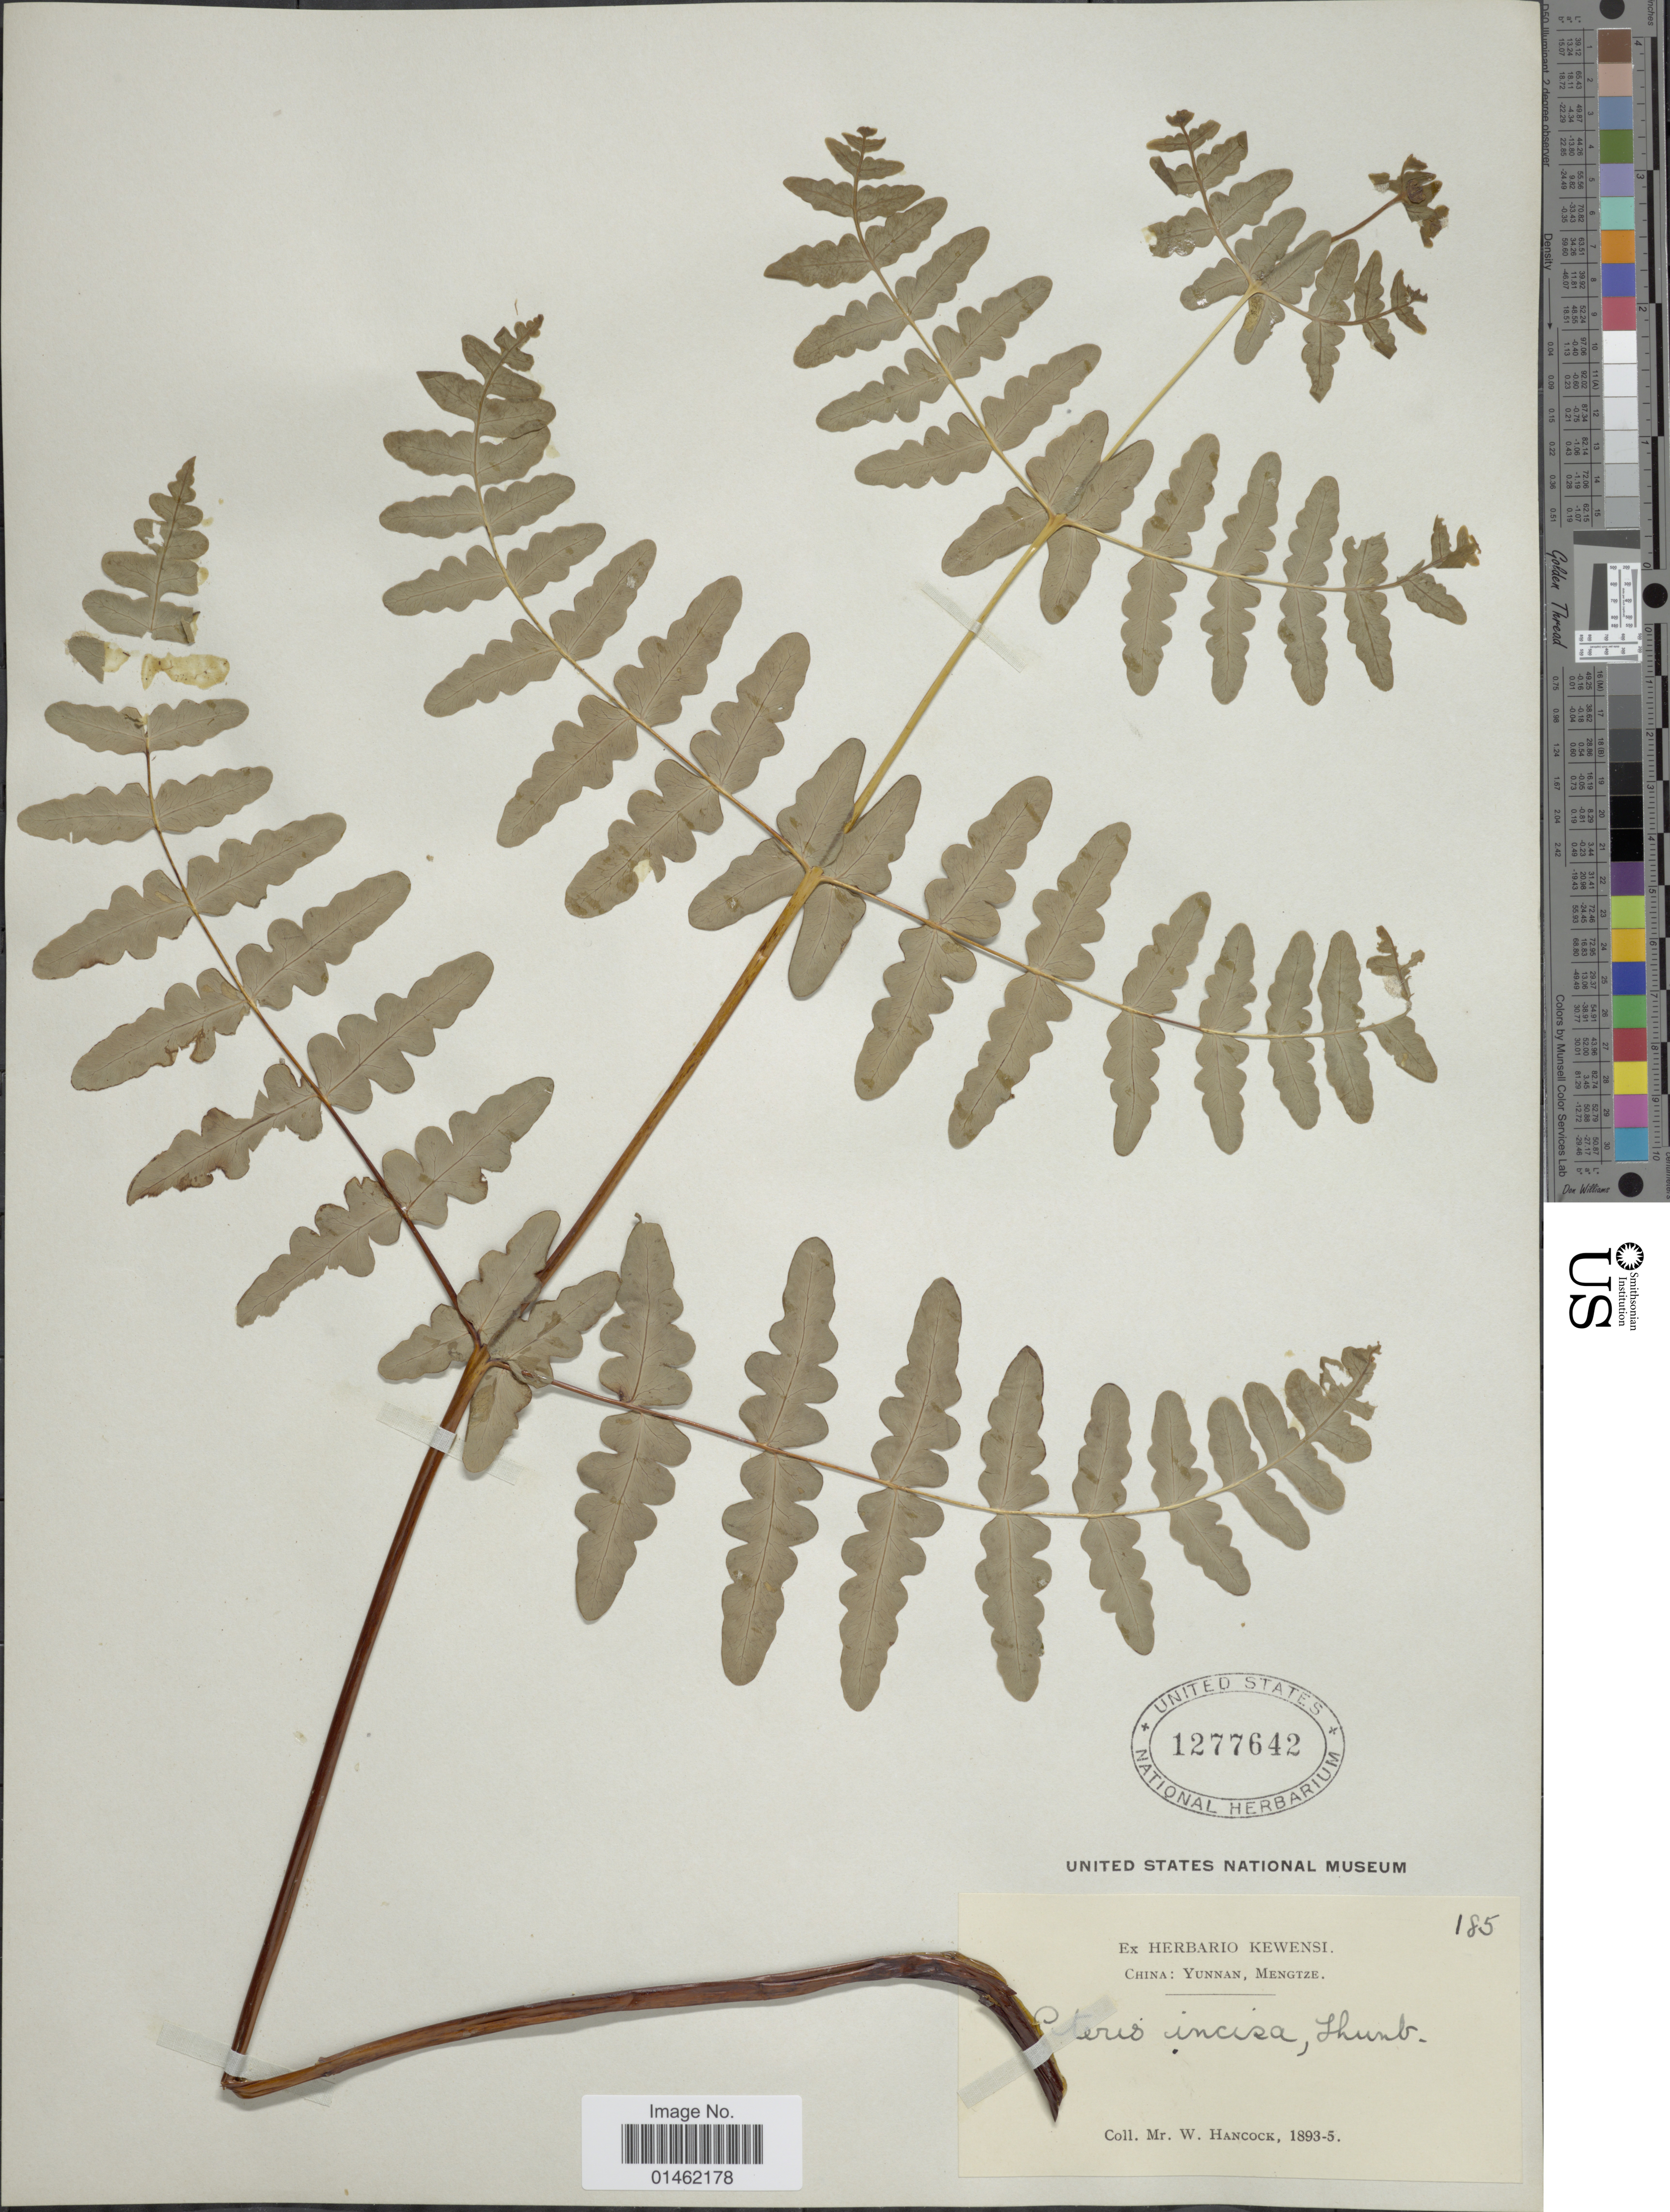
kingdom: Plantae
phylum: Tracheophyta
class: Polypodiopsida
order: Polypodiales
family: Dennstaedtiaceae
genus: Histiopteris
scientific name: Histiopteris incisa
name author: (Thunb.) J. Sm.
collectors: W. Hancock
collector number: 185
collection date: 1893/1895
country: China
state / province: Yunnan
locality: Mengtze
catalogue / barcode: US 1277642